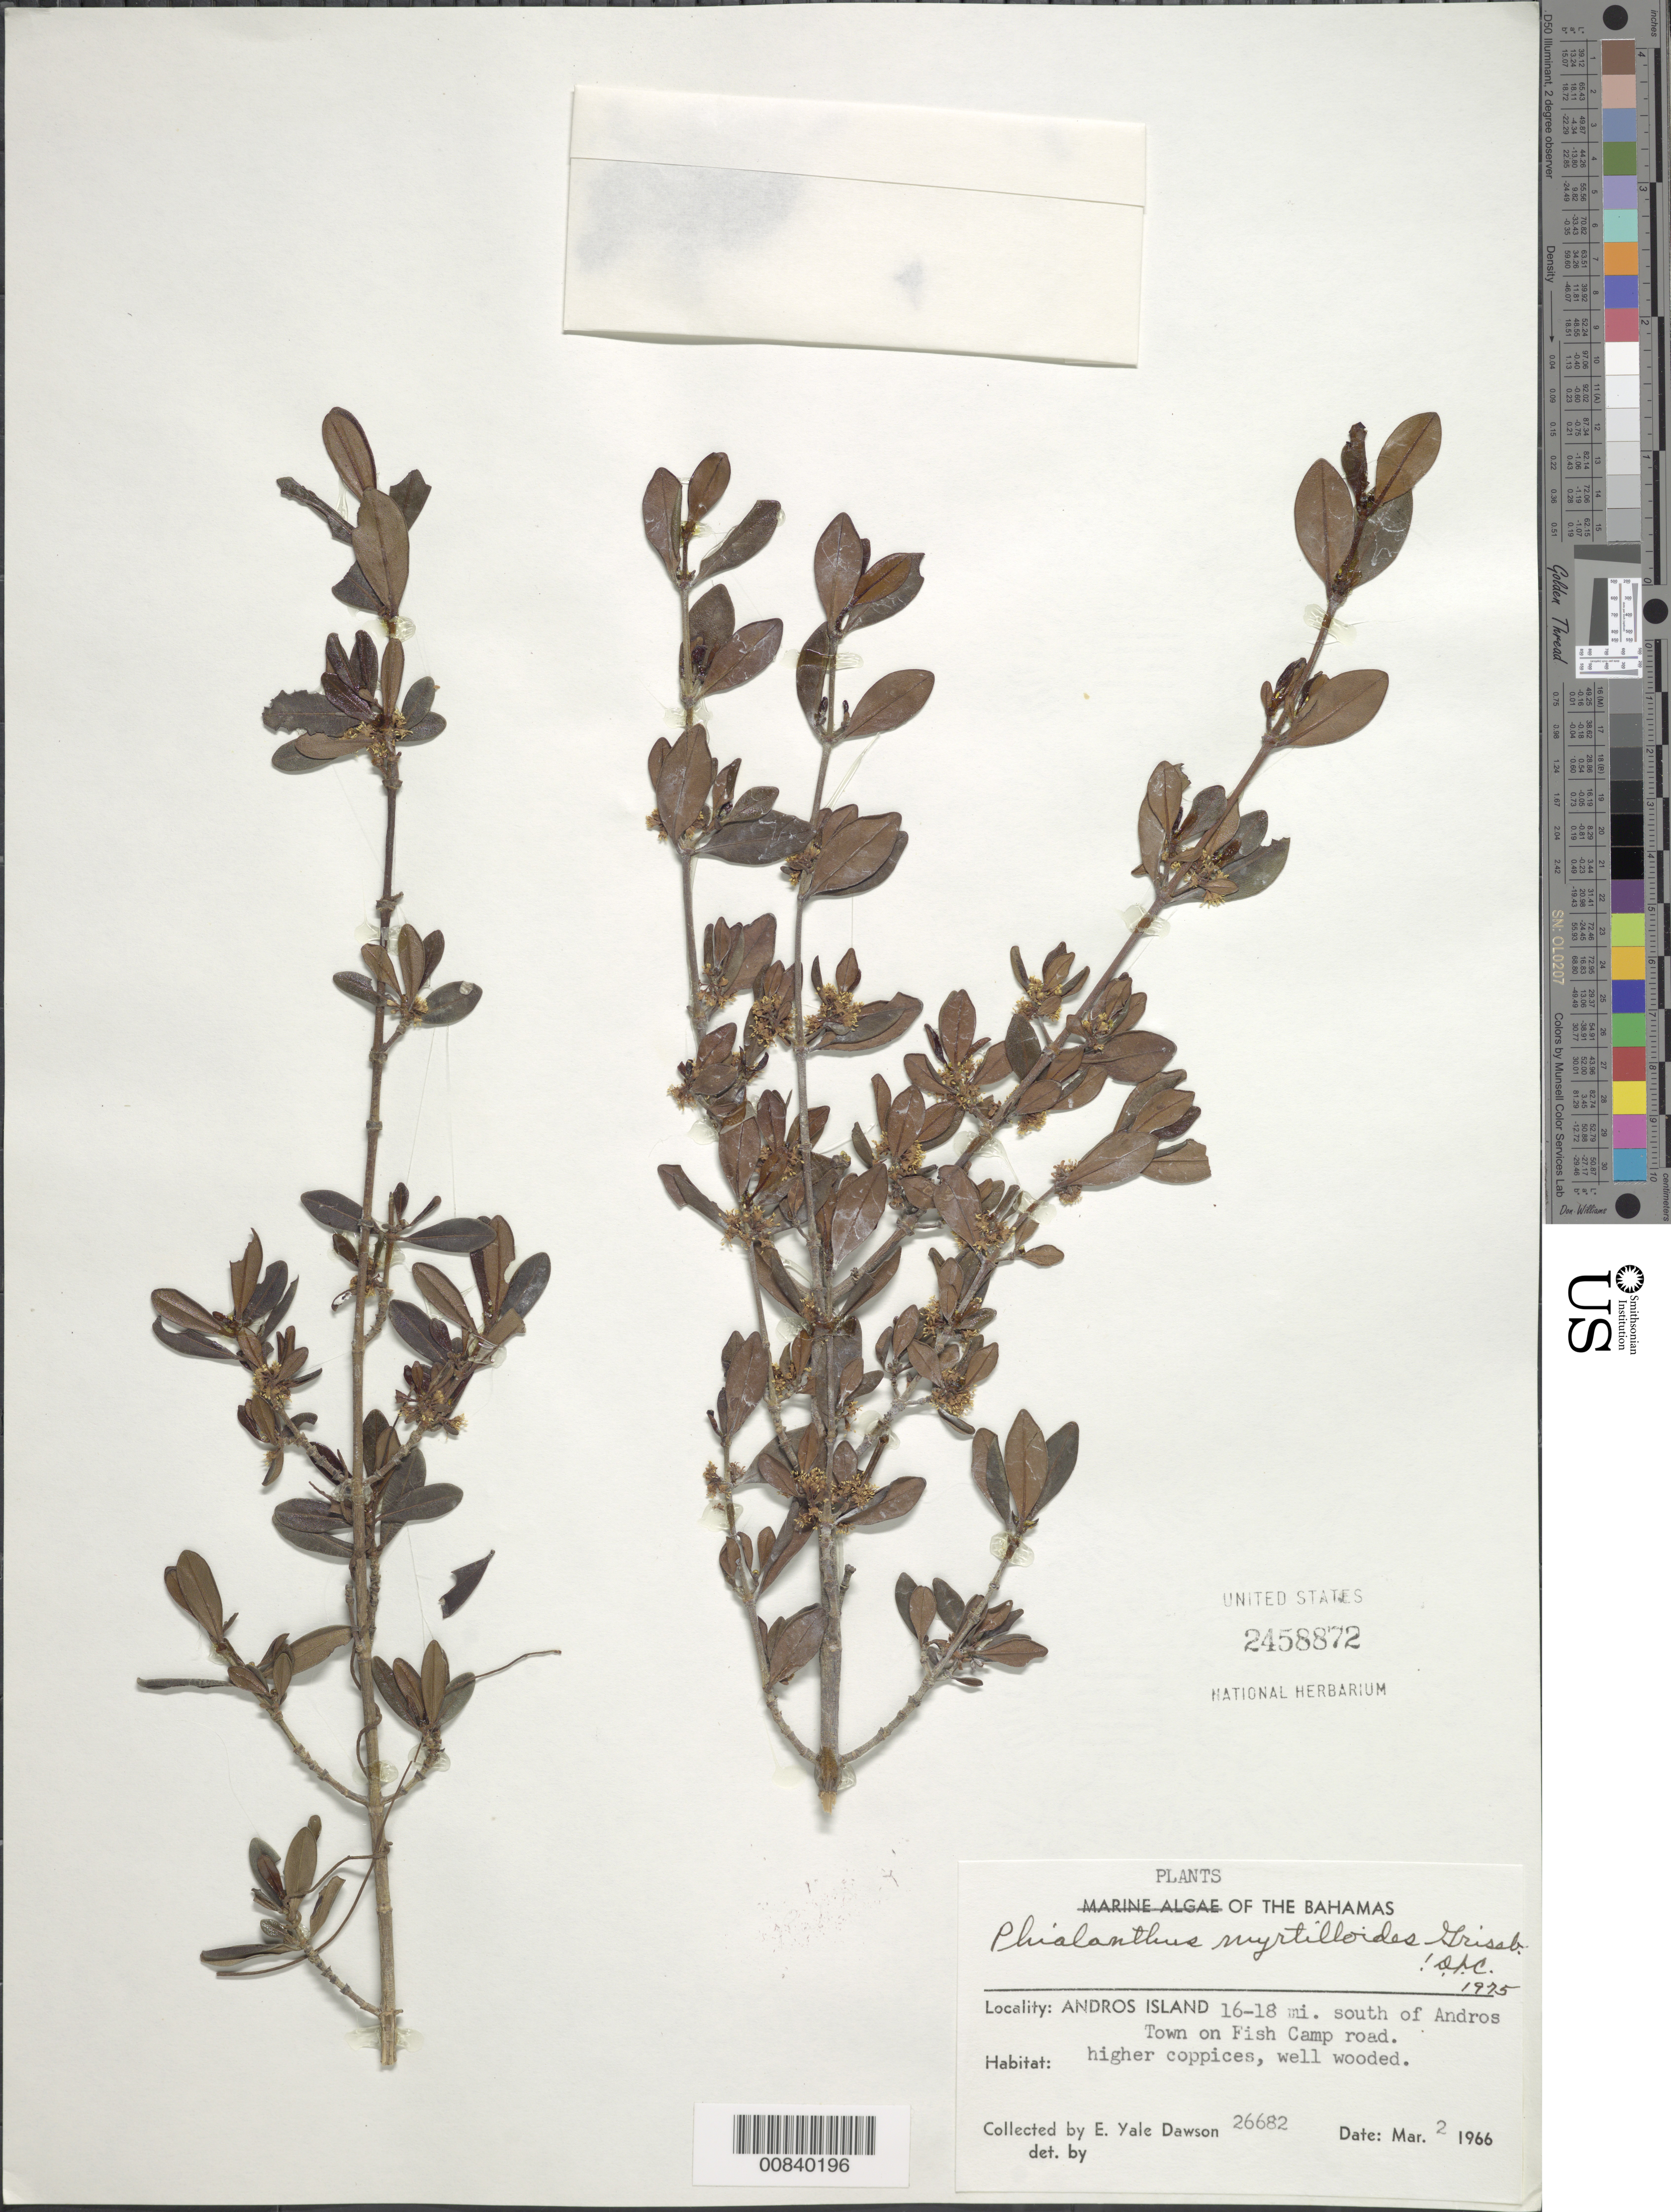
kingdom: Plantae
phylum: Tracheophyta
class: Magnoliopsida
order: Gentianales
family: Rubiaceae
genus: Phialanthus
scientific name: Phialanthus myrtilloides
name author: Griseb.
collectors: E. Y. Dawson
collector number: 26682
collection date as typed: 02 Mar 1966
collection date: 1966-03-02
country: Bahamas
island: Andros Island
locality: Andros Island: 16-18 mi. south of Andros Town, on Fish Camp road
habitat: Well wooded higher copices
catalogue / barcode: US 2458872